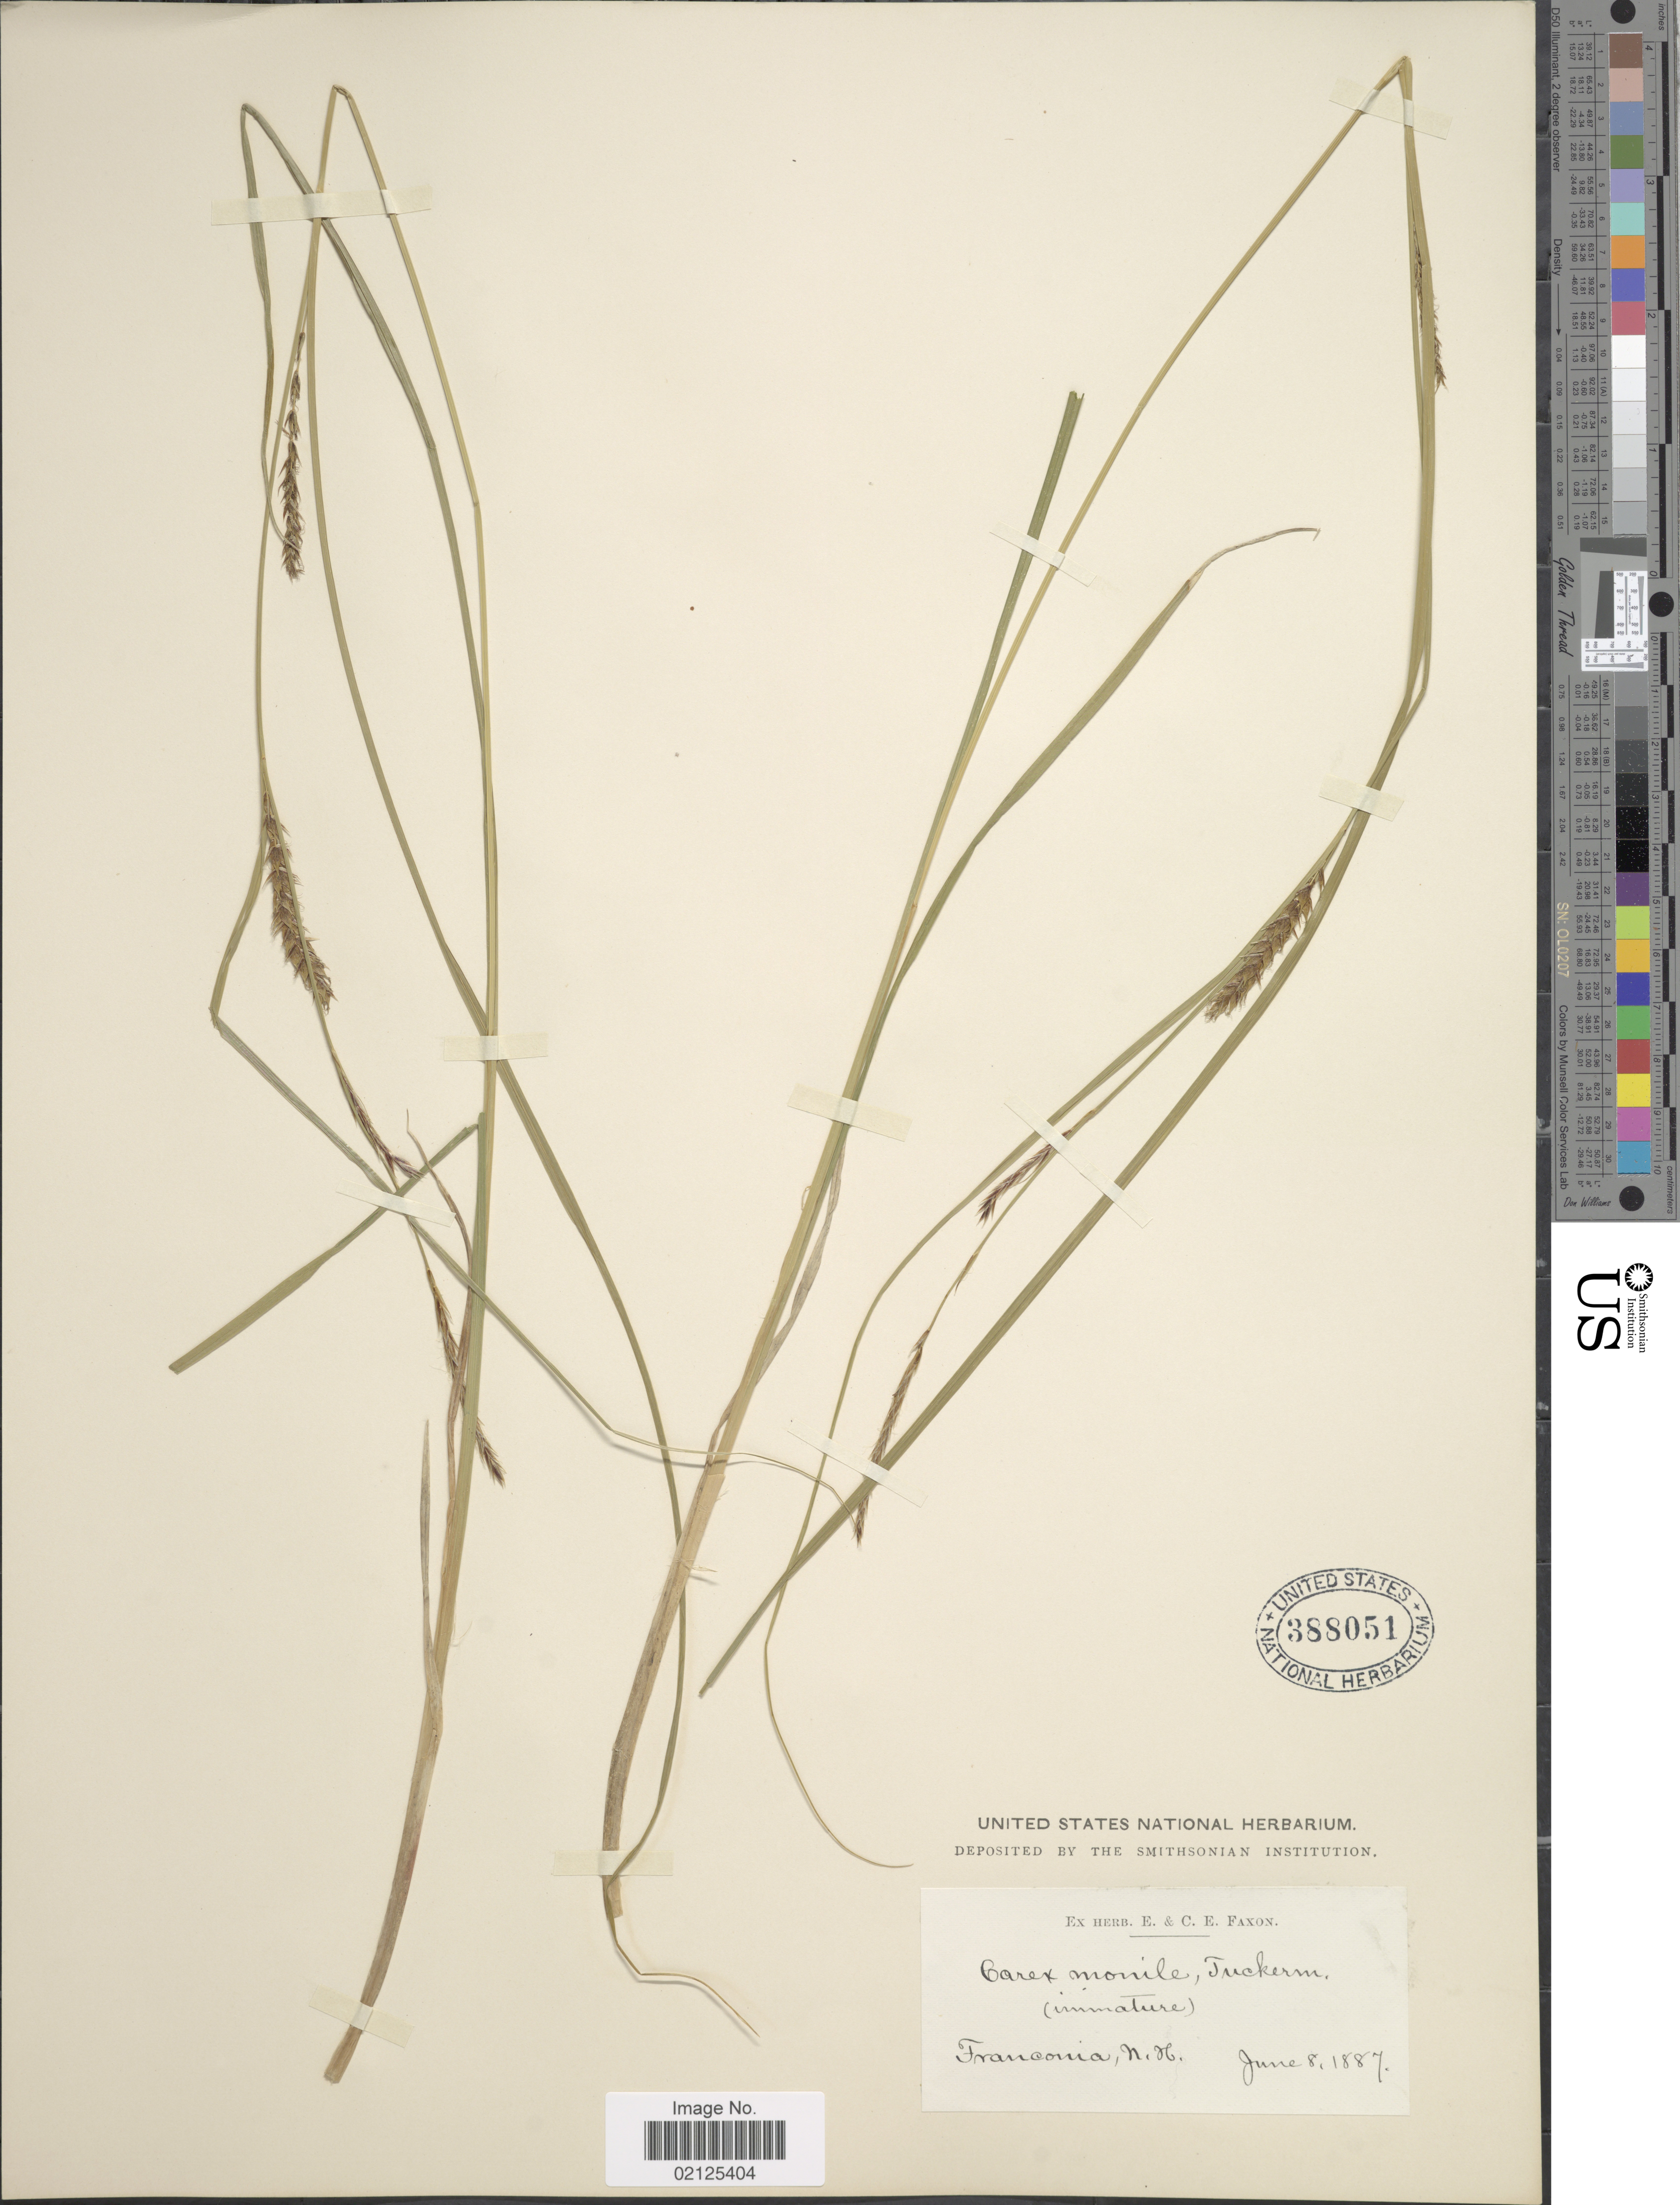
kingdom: Plantae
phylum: Tracheophyta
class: Liliopsida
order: Poales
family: Cyperaceae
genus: Carex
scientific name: Carex vesicaria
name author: L.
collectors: ex herb. E. & C.E. Faxon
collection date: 1887-06-08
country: United States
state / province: New Hampshire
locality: Franconia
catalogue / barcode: US 388051